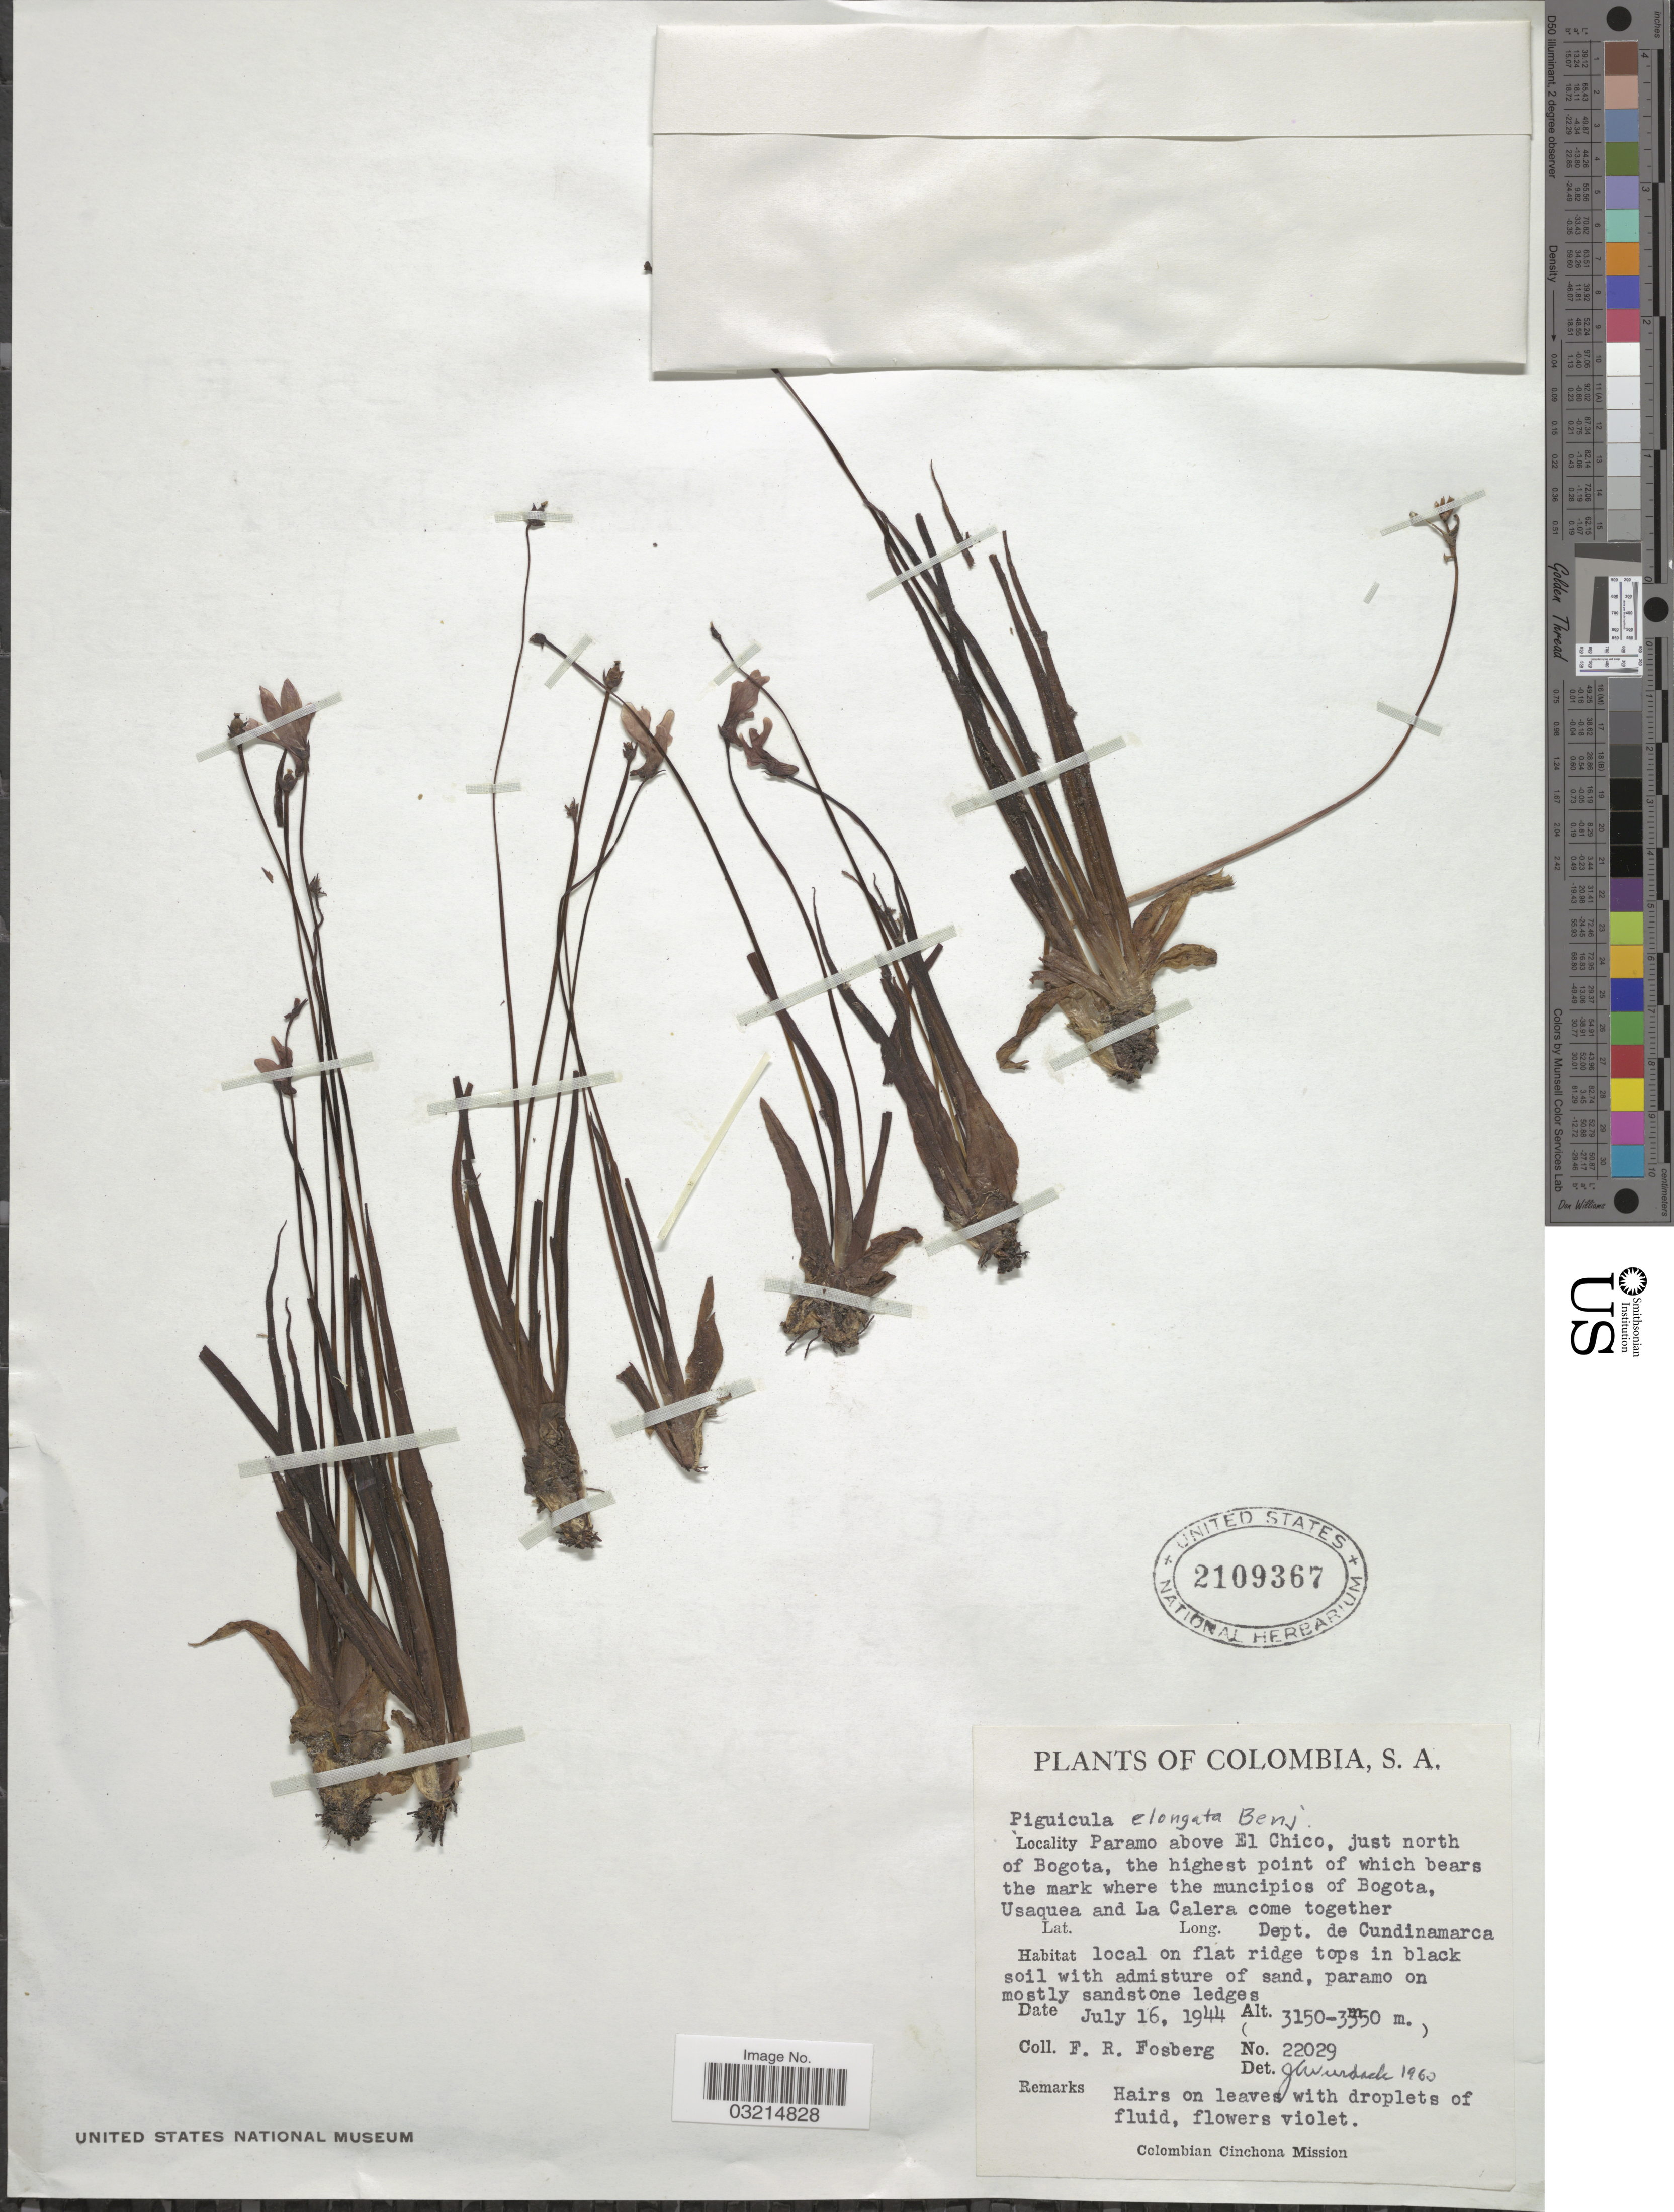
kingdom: Plantae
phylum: Tracheophyta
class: Magnoliopsida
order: Lamiales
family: Lentibulariaceae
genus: Pinguicula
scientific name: Pinguicula elongata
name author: Benj.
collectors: F. R. Fosberg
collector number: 22029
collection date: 1944-07-16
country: Colombia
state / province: Cundinamarca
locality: Paramo above El Chico, just north of Bogota, the highest point of which bears the mark where the muncipios of Bogota, Usaquea and La Calera come together, Dept. de Cundinamarca.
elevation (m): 3150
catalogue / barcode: US 2109367